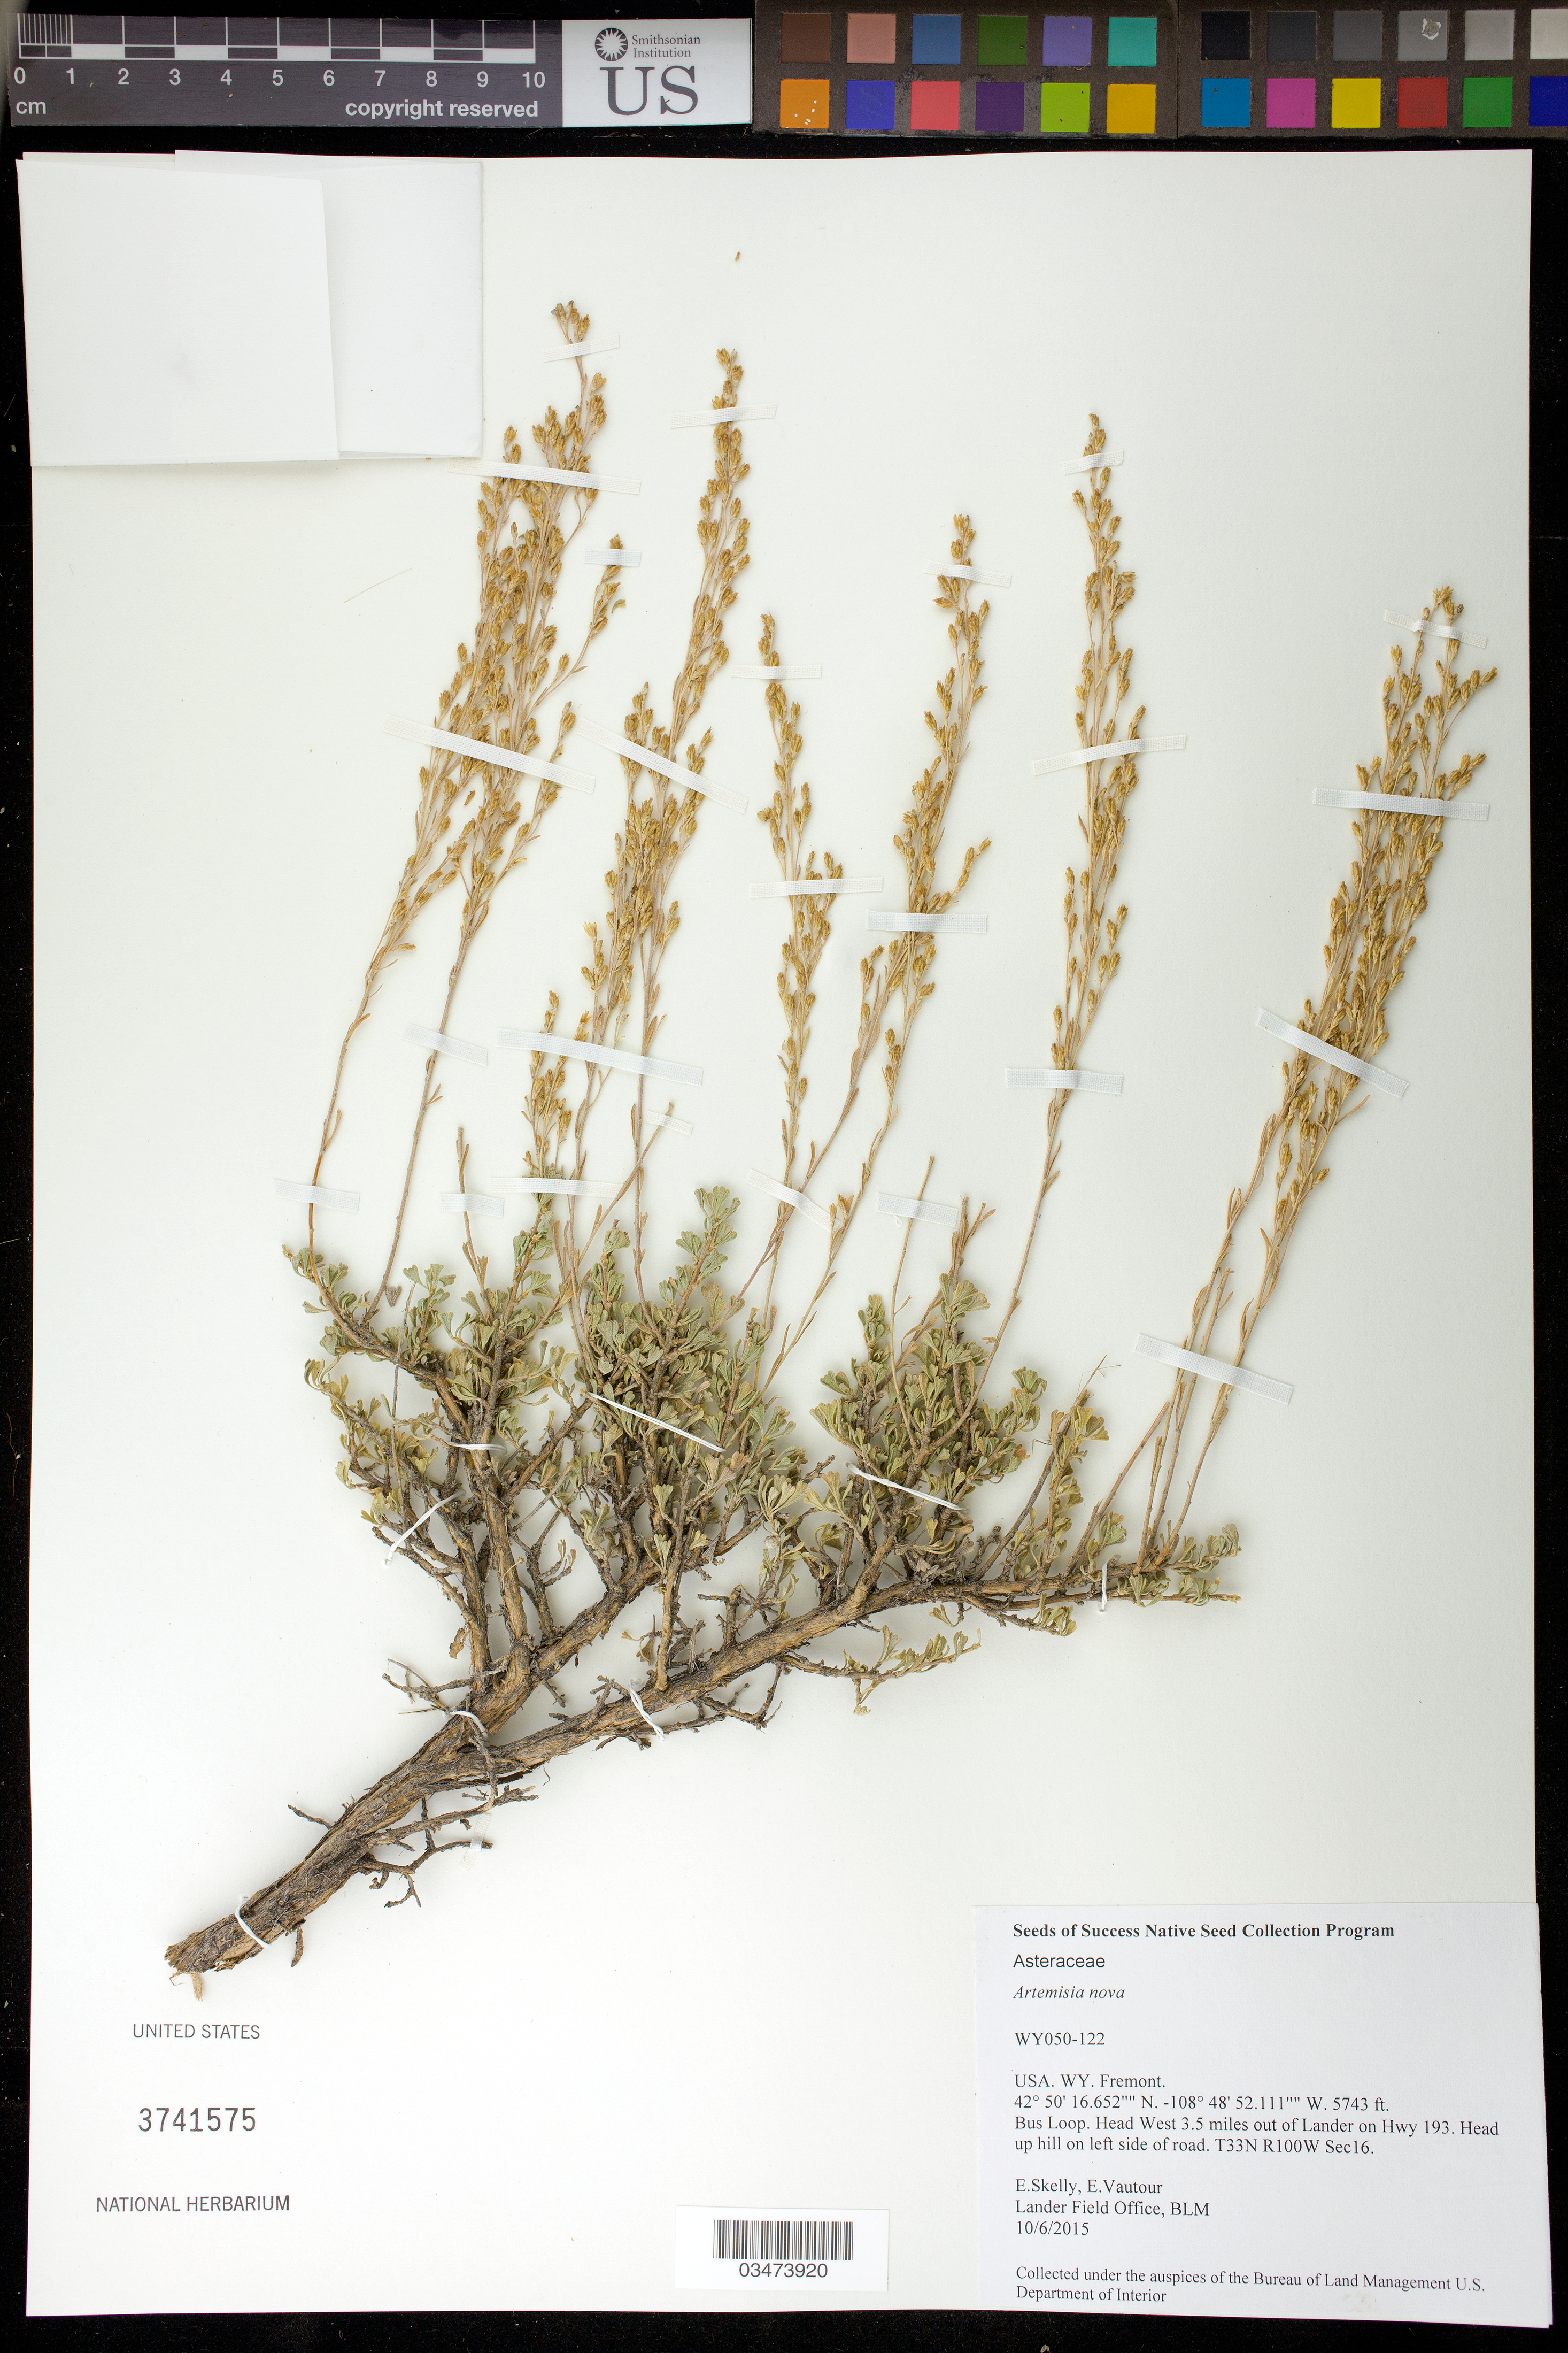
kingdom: Plantae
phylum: Tracheophyta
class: Magnoliopsida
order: Asterales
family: Asteraceae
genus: Artemisia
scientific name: Artemisia nova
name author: A. Nelson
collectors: E. Skelly & E. Vautour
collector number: WY050-122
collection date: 2015-10-06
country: United States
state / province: Wyoming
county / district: Fremont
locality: Bus Loop, 3.5 miles West out of Lander on Hwy 193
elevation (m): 1750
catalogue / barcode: US 3741575